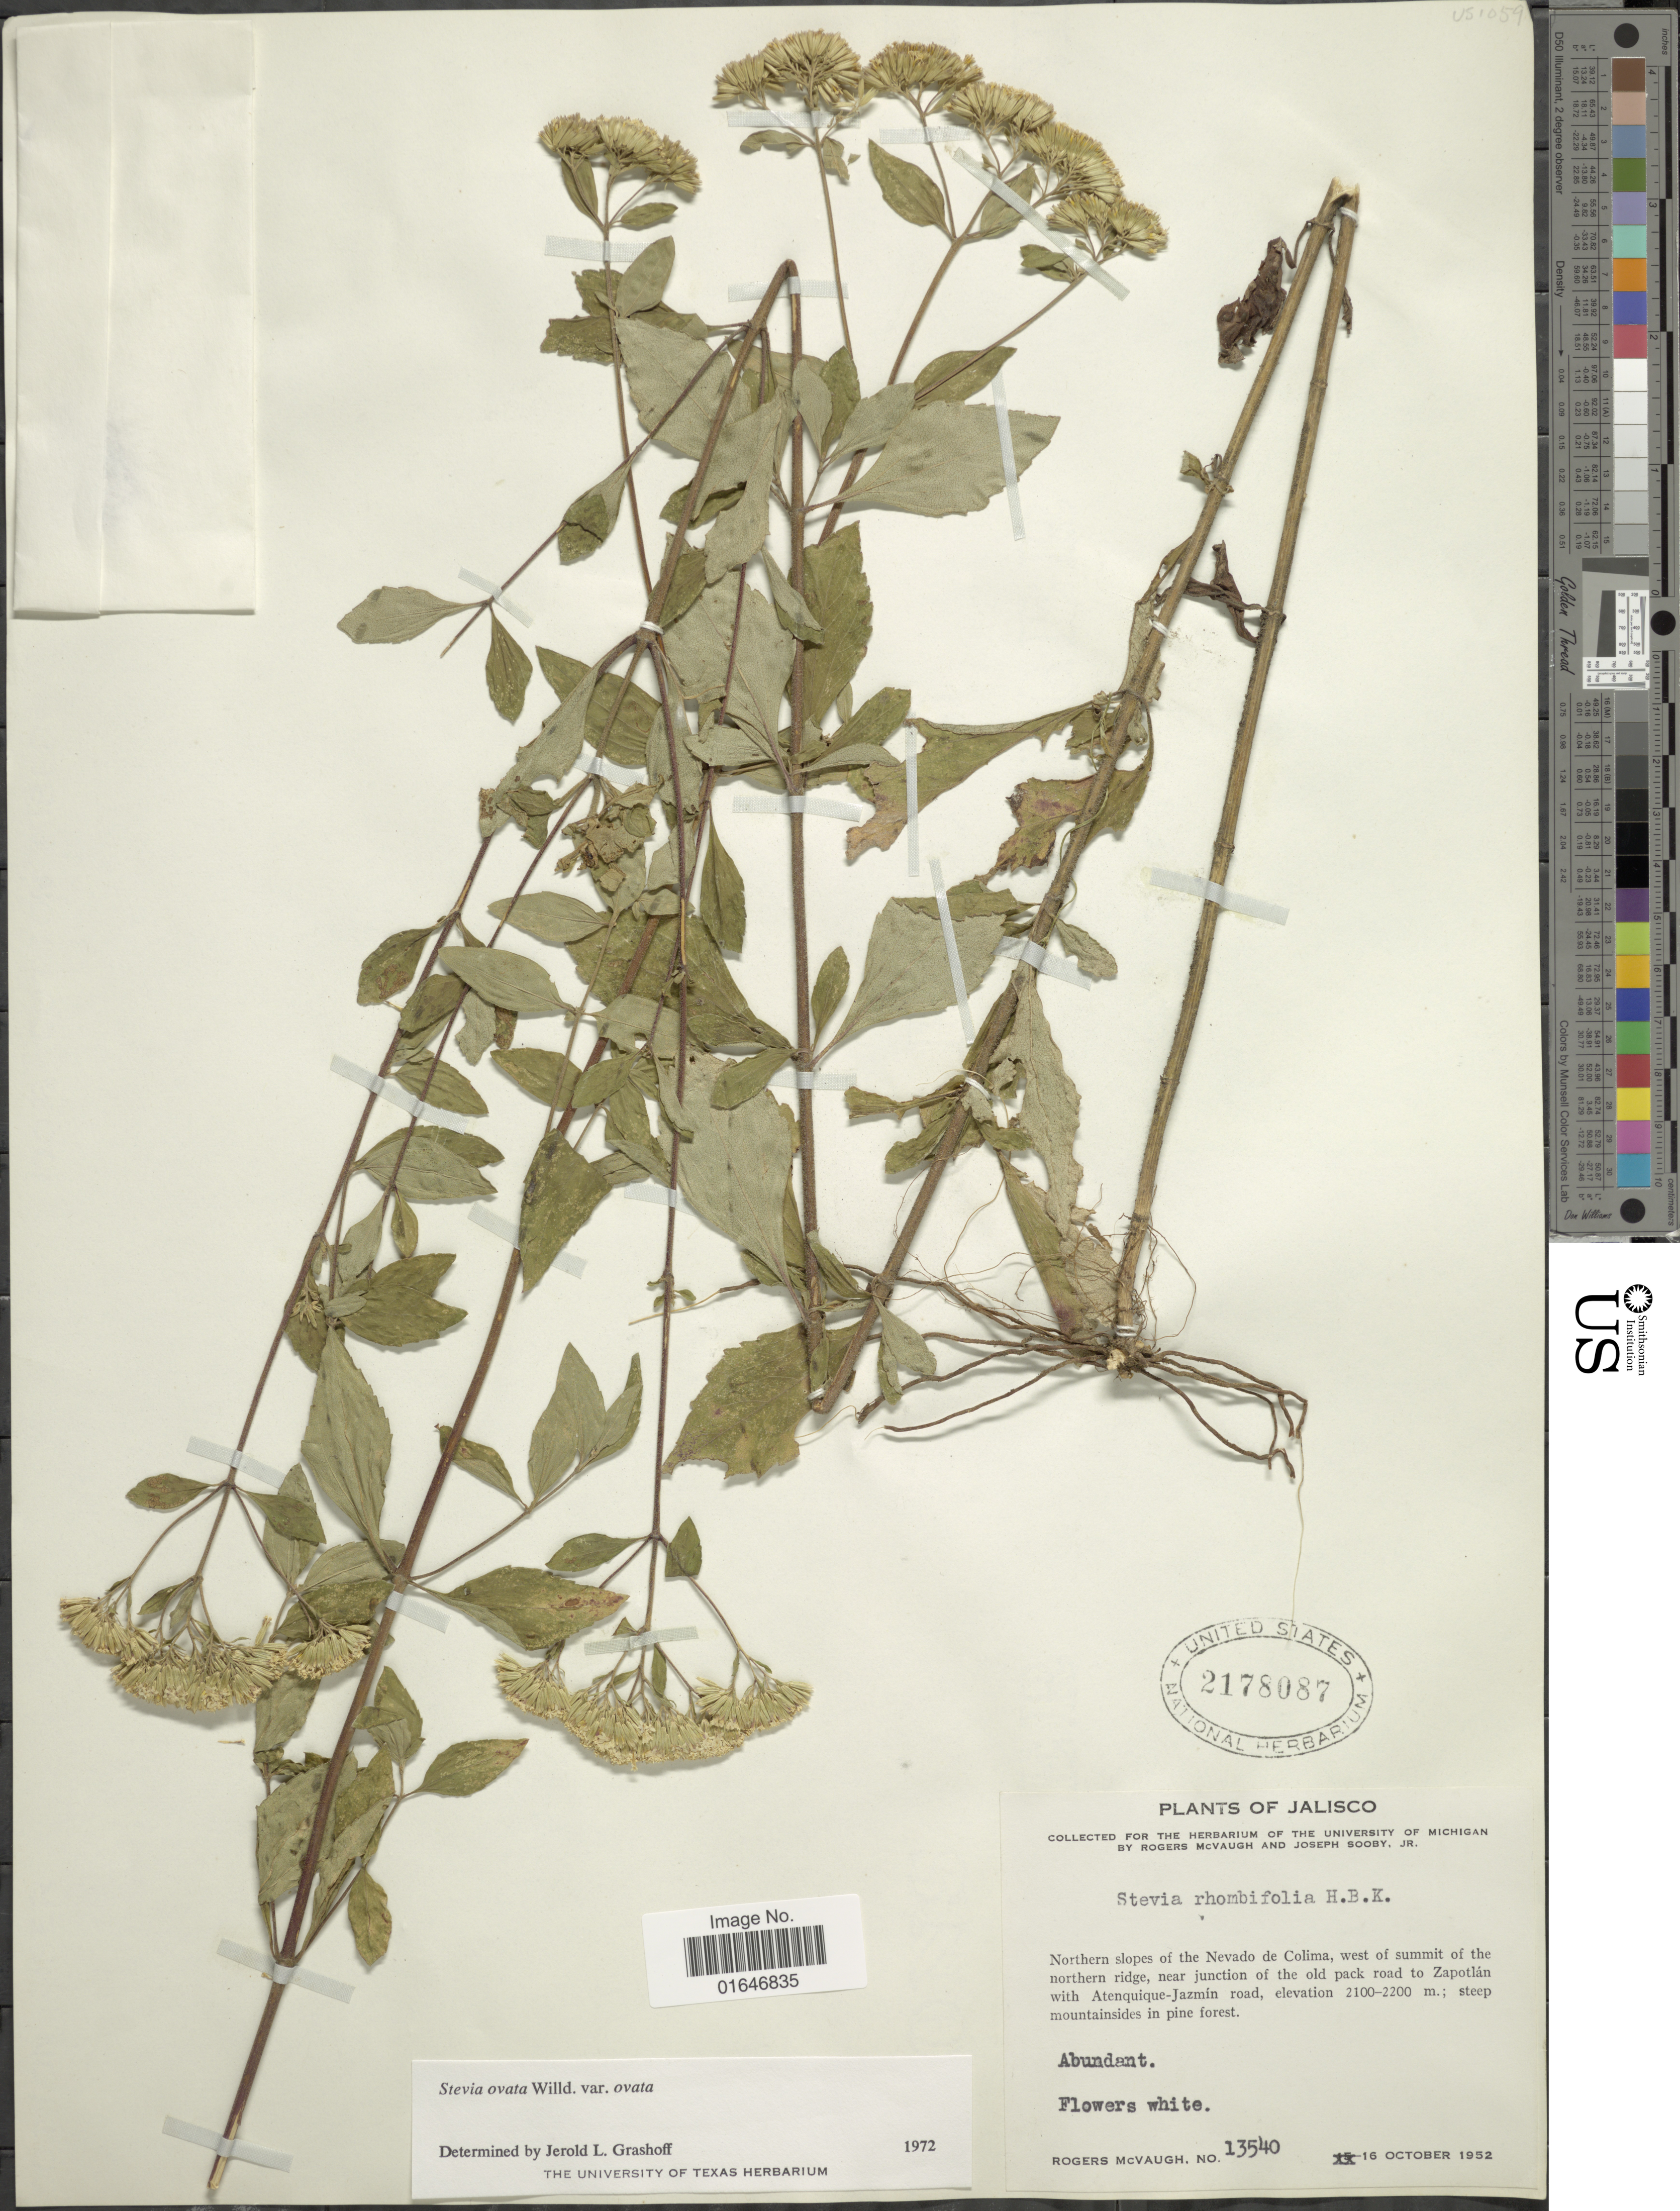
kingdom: Plantae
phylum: Tracheophyta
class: Magnoliopsida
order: Asterales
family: Asteraceae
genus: Stevia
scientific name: Stevia ovata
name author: Willd.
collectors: R. McVaugh & J. Sooby Jr.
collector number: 13540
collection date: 1952-10-16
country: Mexico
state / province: Jalisco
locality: Northern slopes of the Nevado de Colima, west of summit of the northern ridge near junction of the old pack road to Zapotlán with Atenquique-Jazmin road, steep mountainsides in pine forest.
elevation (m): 2100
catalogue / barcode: US 2178087